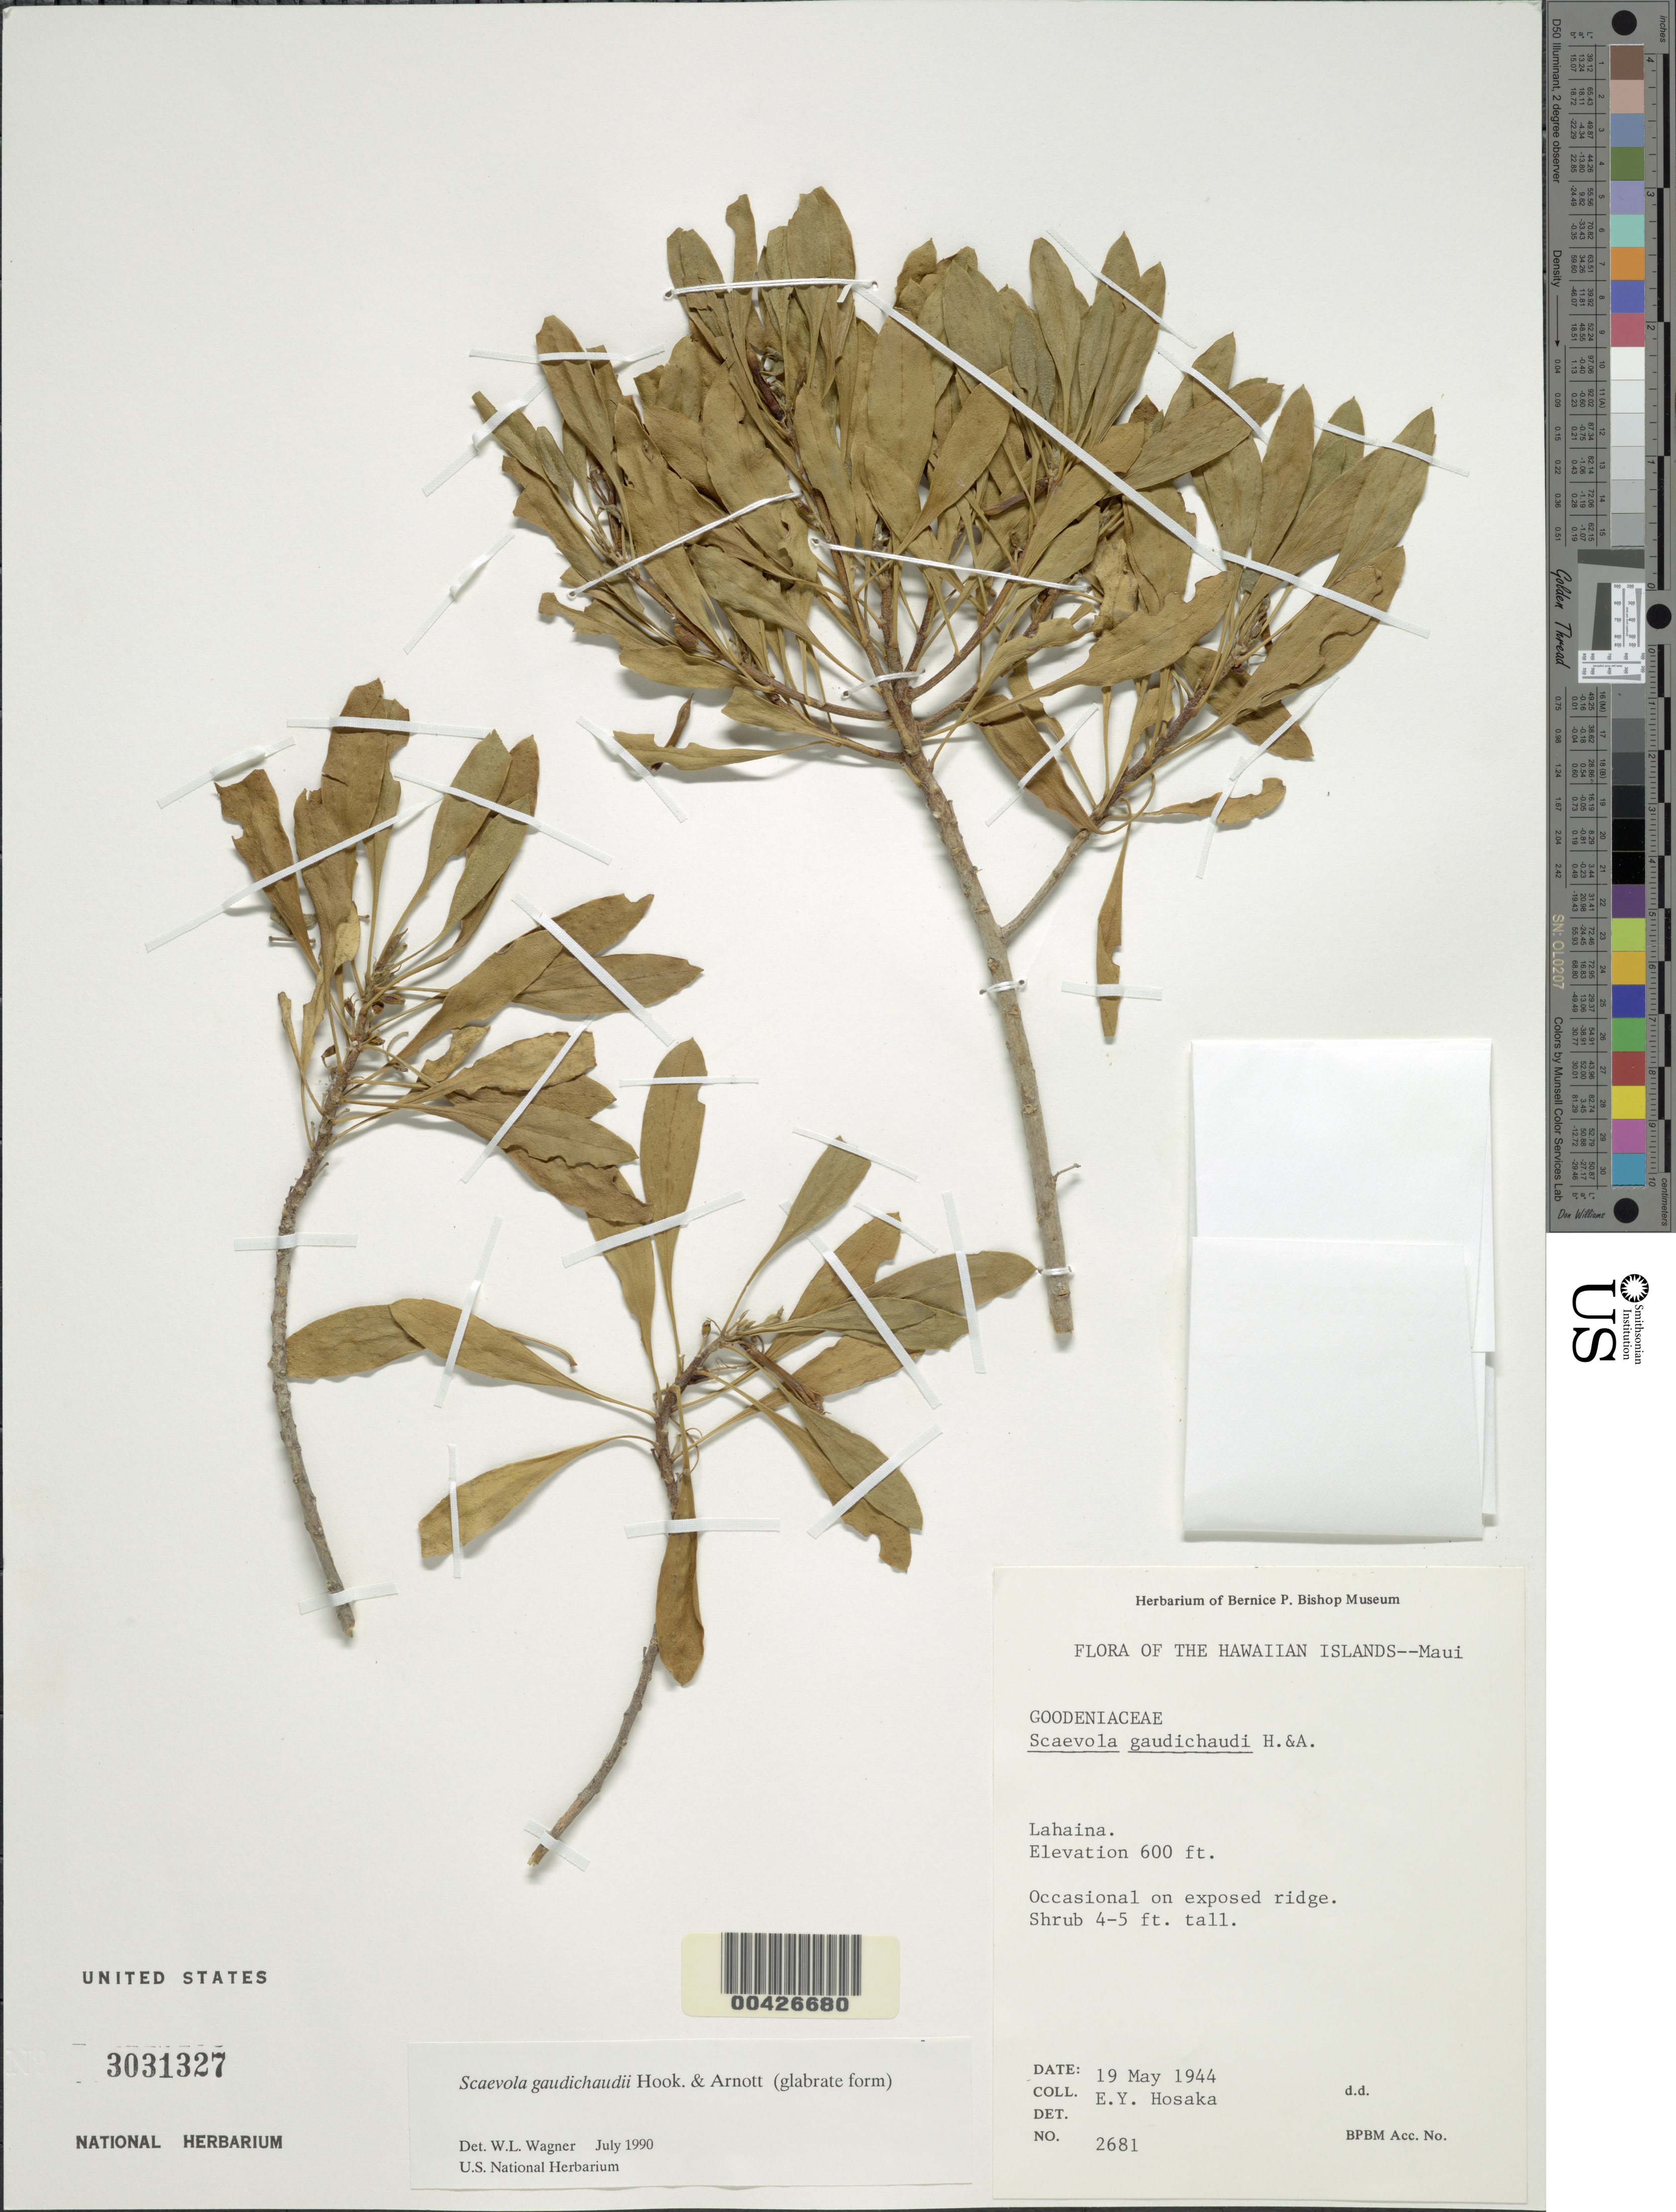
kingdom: Plantae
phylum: Tracheophyta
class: Magnoliopsida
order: Asterales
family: Goodeniaceae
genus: Scaevola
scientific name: Scaevola gaudichaudii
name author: Hook. & Arn.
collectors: E. Y. Hosaka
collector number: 2681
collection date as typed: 19 May 1944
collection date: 1944-05-19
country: United States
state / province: Hawaii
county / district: Maui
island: Maui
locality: Lahaina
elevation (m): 183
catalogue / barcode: US 3031327